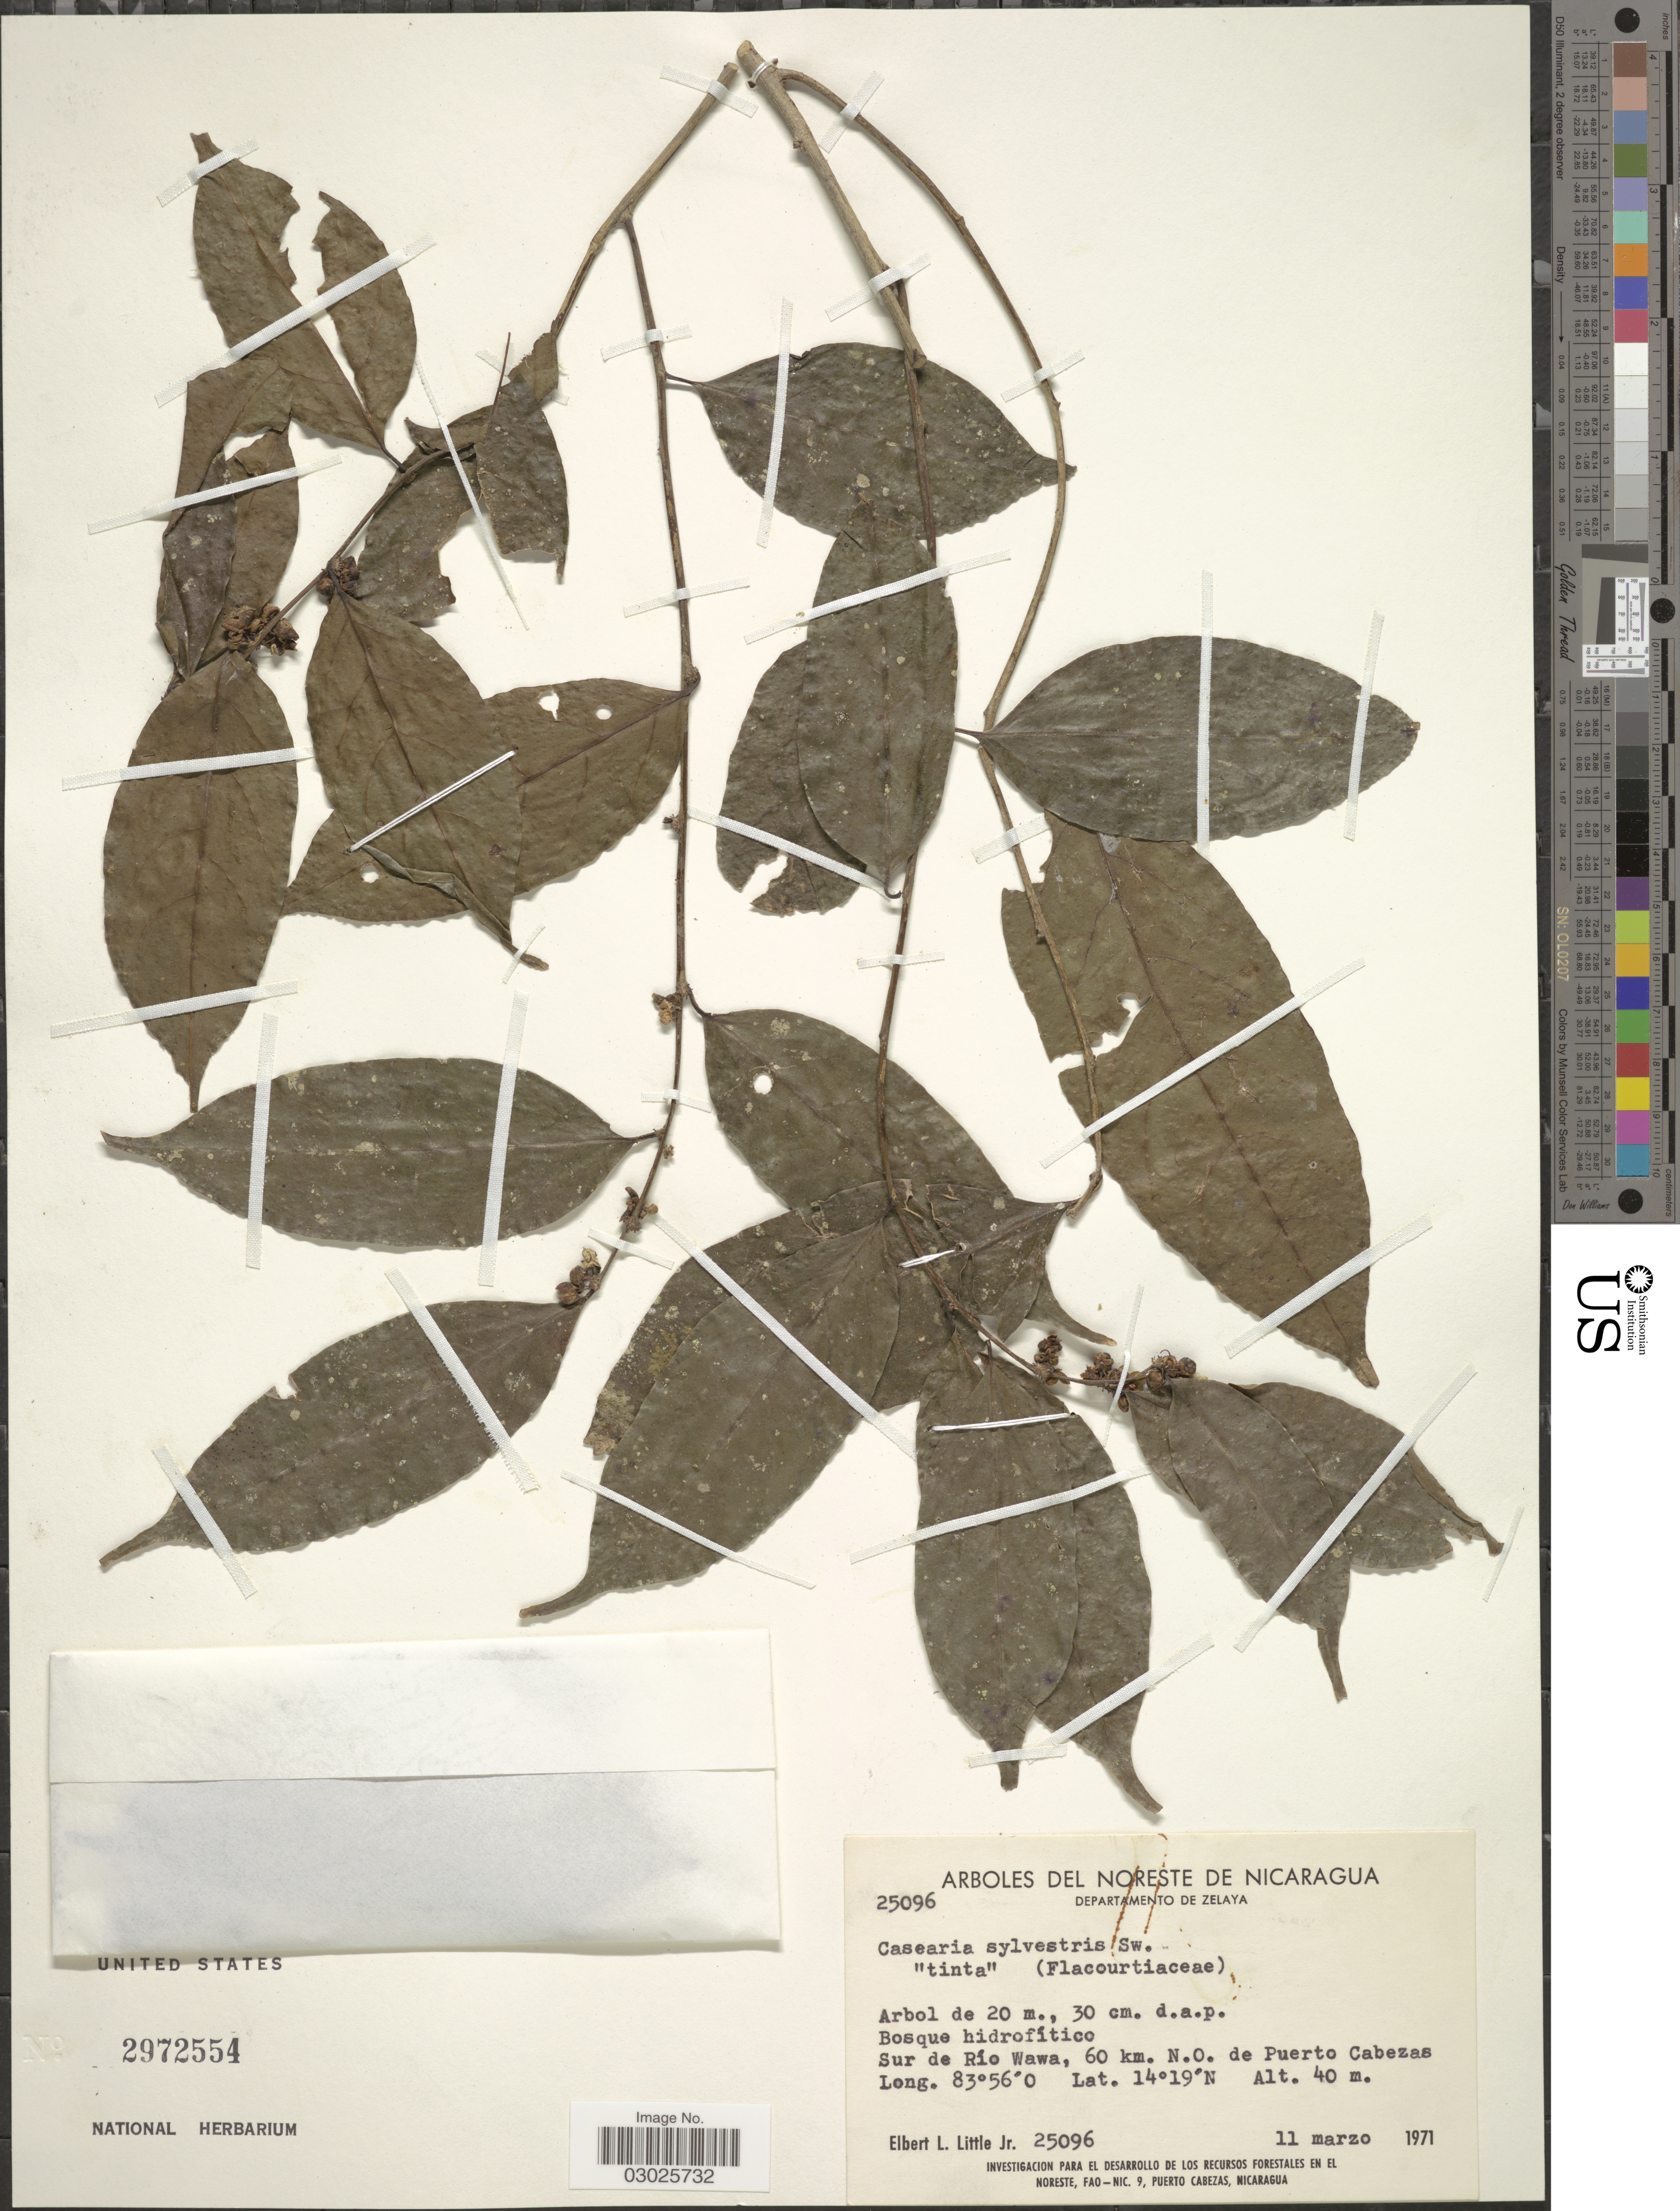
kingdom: Plantae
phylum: Tracheophyta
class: Magnoliopsida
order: Malpighiales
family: Salicaceae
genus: Casearia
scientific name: Casearia sylvestris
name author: Sw.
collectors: E. L. Little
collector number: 25096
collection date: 1971-03-11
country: Nicaragua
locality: Norte de Nicaragua, Departamento de Zelaya. Sur de Río Wawa, 60 km. N.O. de Puerto Cabezas.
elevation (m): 40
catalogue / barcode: US 2972554